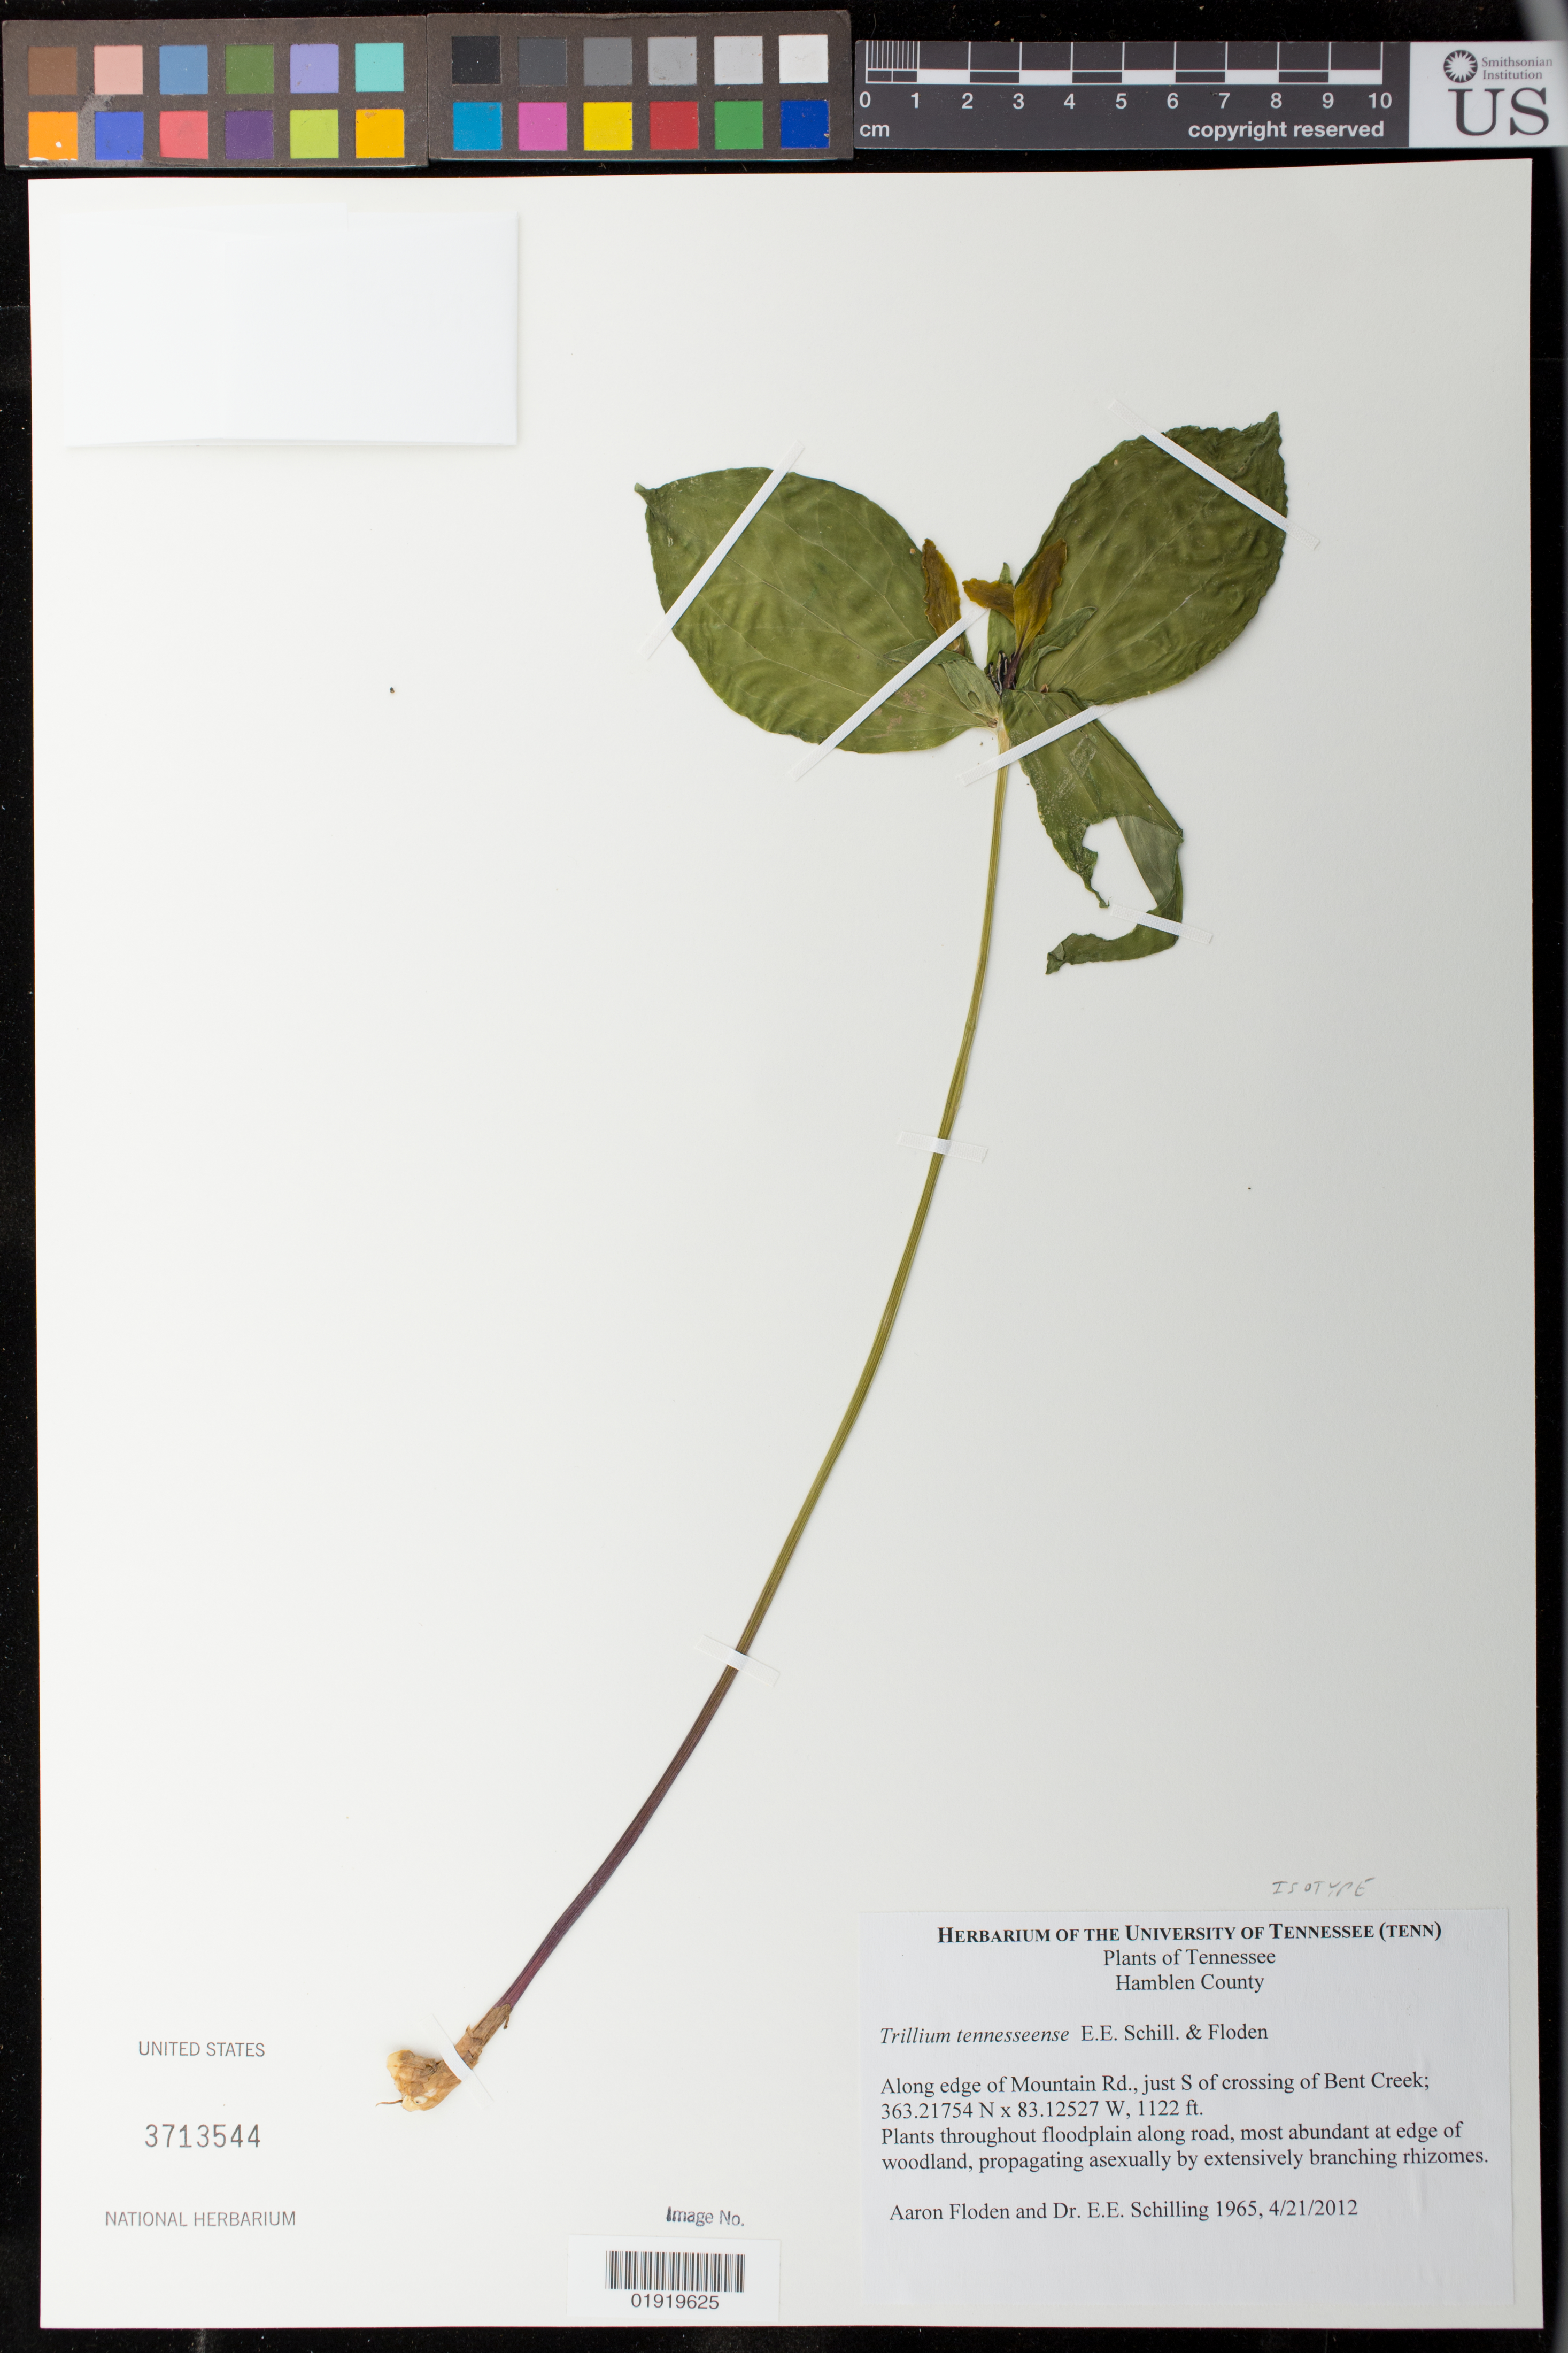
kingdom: Plantae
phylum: Tracheophyta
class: Liliopsida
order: Liliales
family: Melanthiaceae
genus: Trillium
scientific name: Trillium tennesseense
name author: E.E. Schill. & Floden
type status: Isotype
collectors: A. Floden & E. E. Schilling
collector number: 1965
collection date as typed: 4/21/2012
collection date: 2012-04-21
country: United States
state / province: Tennessee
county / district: Hamblen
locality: Hamblen County. Along edge of Mountain Rd., just S of crossing of Bent Creek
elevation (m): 342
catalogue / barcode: US 3713544